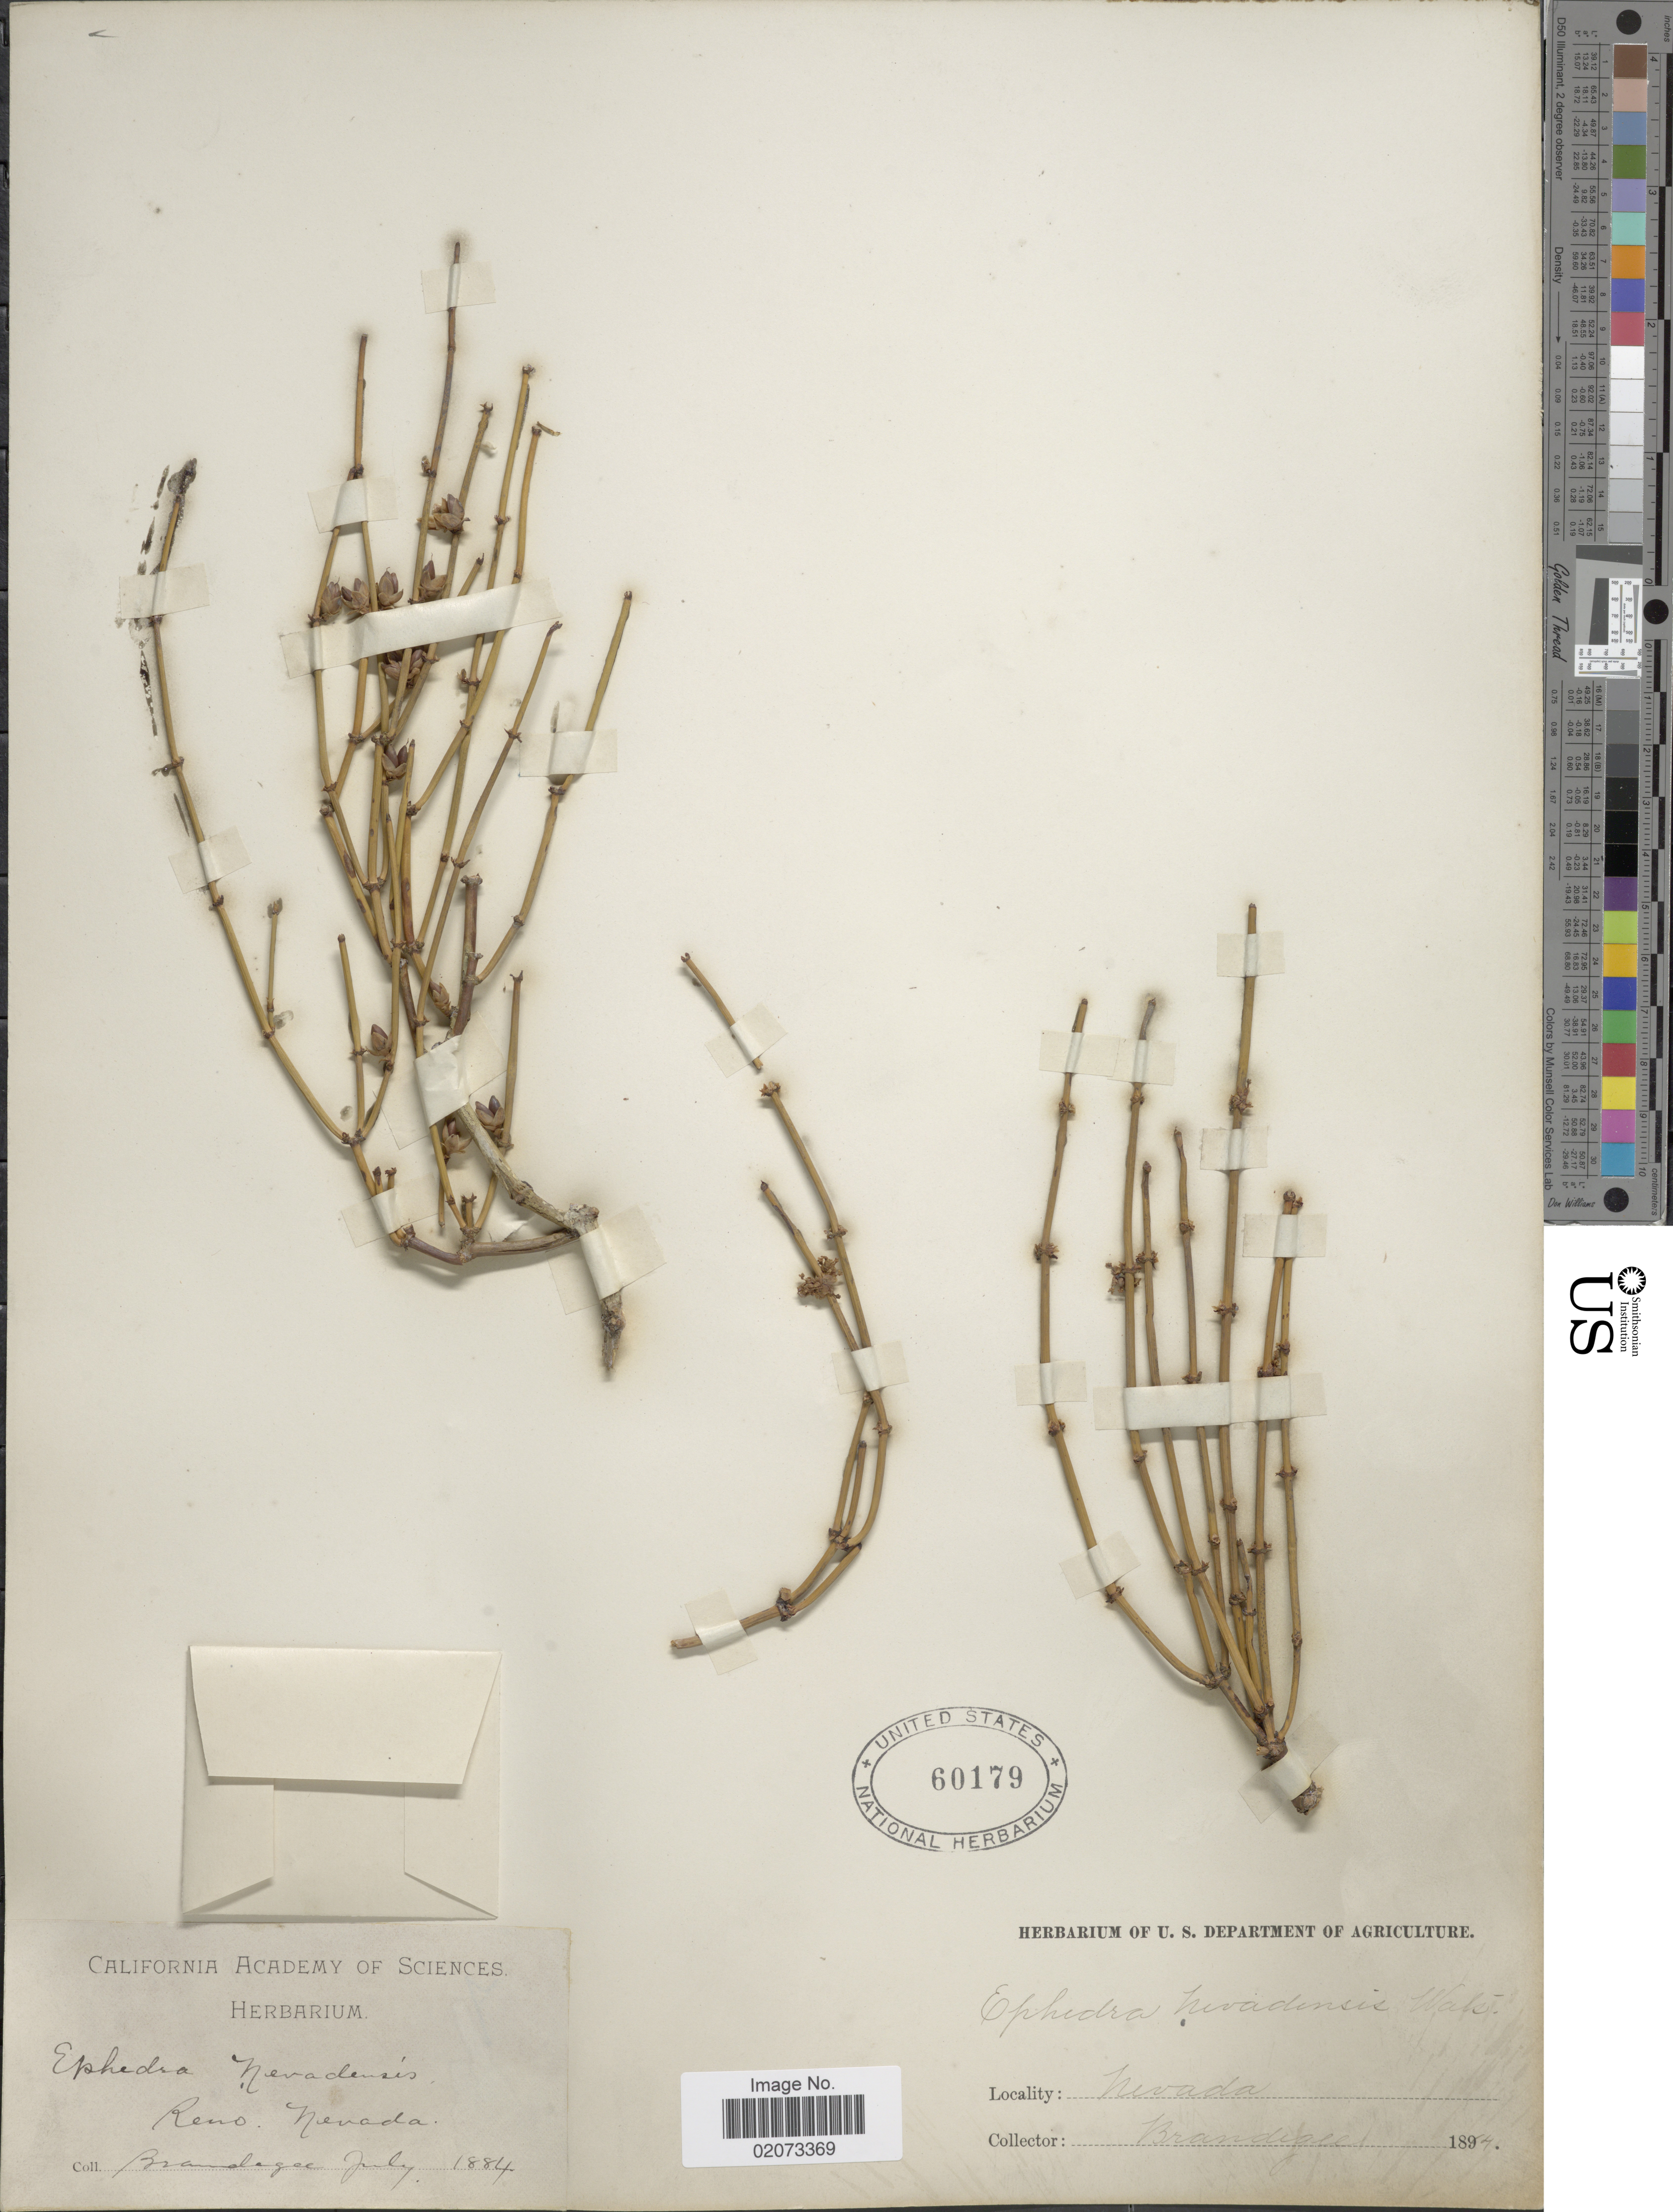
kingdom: Plantae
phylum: Tracheophyta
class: Gnetopsida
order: Ephedrales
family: Ephedraceae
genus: Ephedra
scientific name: Ephedra nevadensis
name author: S. Watson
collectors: -- Brandegee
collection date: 1884-07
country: United States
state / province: Nevada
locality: Nevada. Reno Nevada.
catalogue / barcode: US 60179